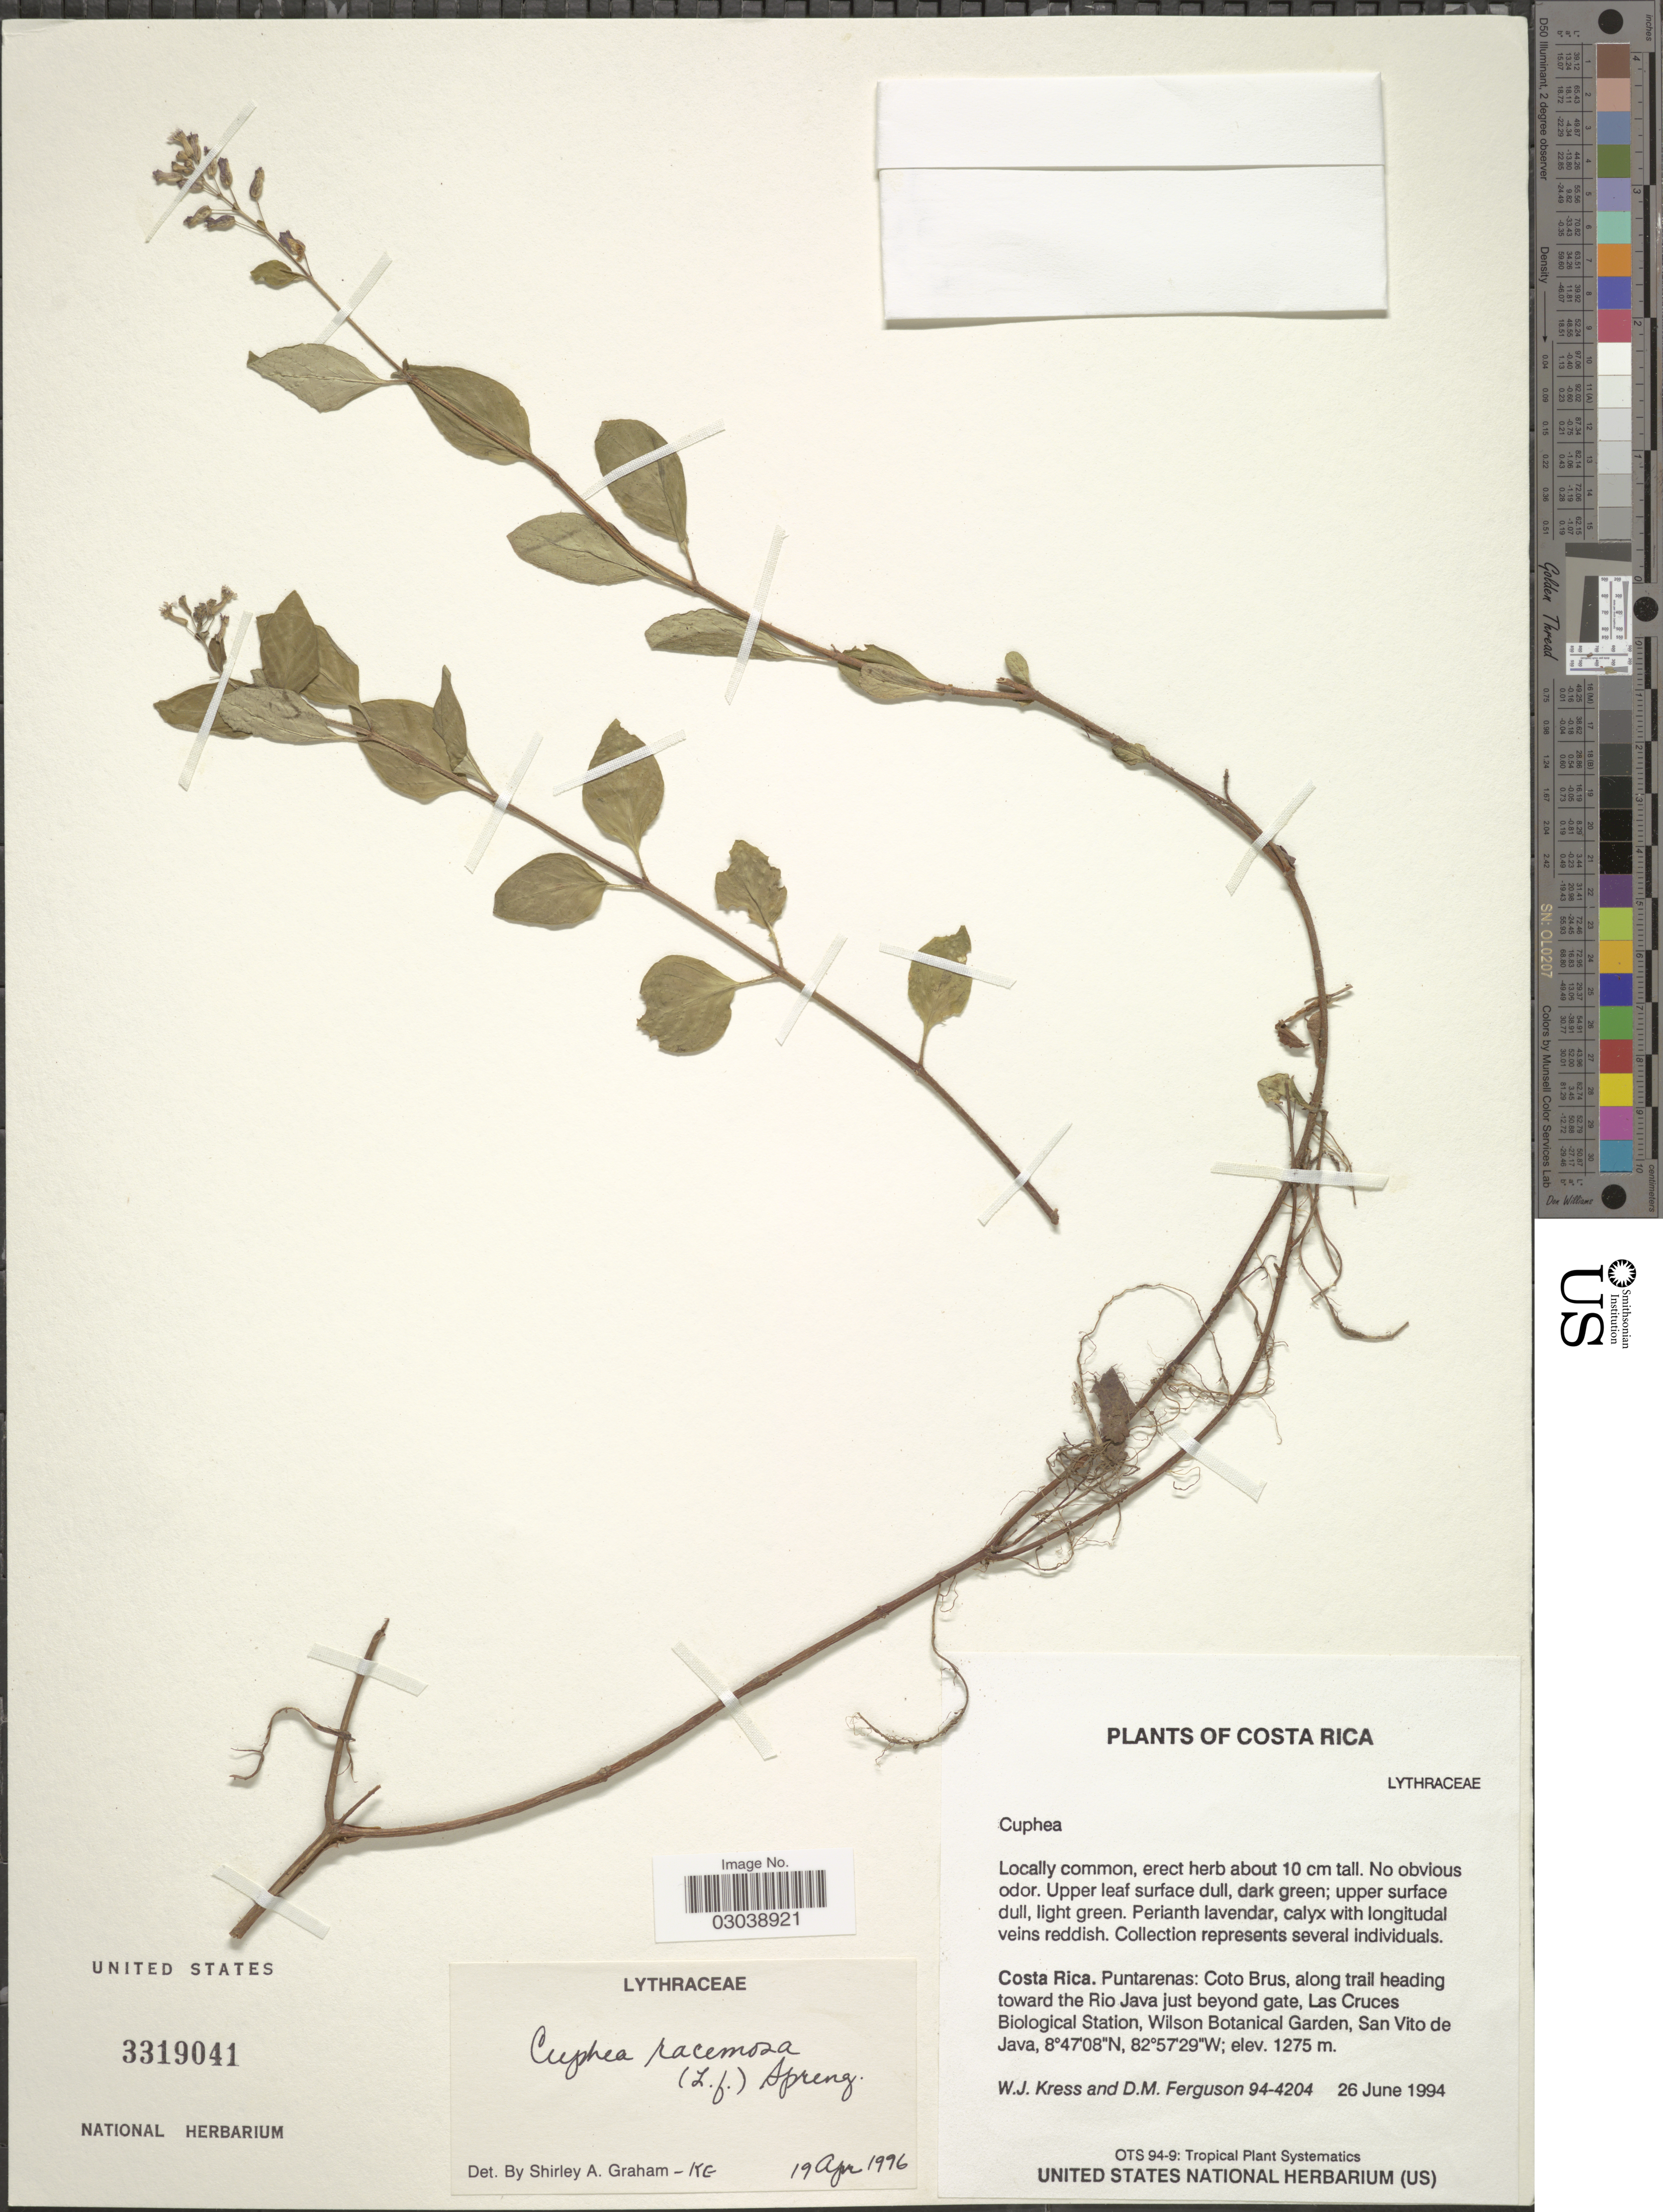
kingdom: Plantae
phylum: Tracheophyta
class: Magnoliopsida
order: Myrtales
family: Lythraceae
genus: Cuphea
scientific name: Cuphea racemosa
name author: (L. f.) Spreng.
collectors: W. J. Kress & D. M. Ferguson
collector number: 94-4204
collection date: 1994-06-26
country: Costa Rica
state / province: Puntarenas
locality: Coto Brus, along trail heading toward the Rio Java beyond gate, Las Cruces Biological Station, Wilson Botanical Garden, San Vito de Java.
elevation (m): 1275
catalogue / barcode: US 3319041